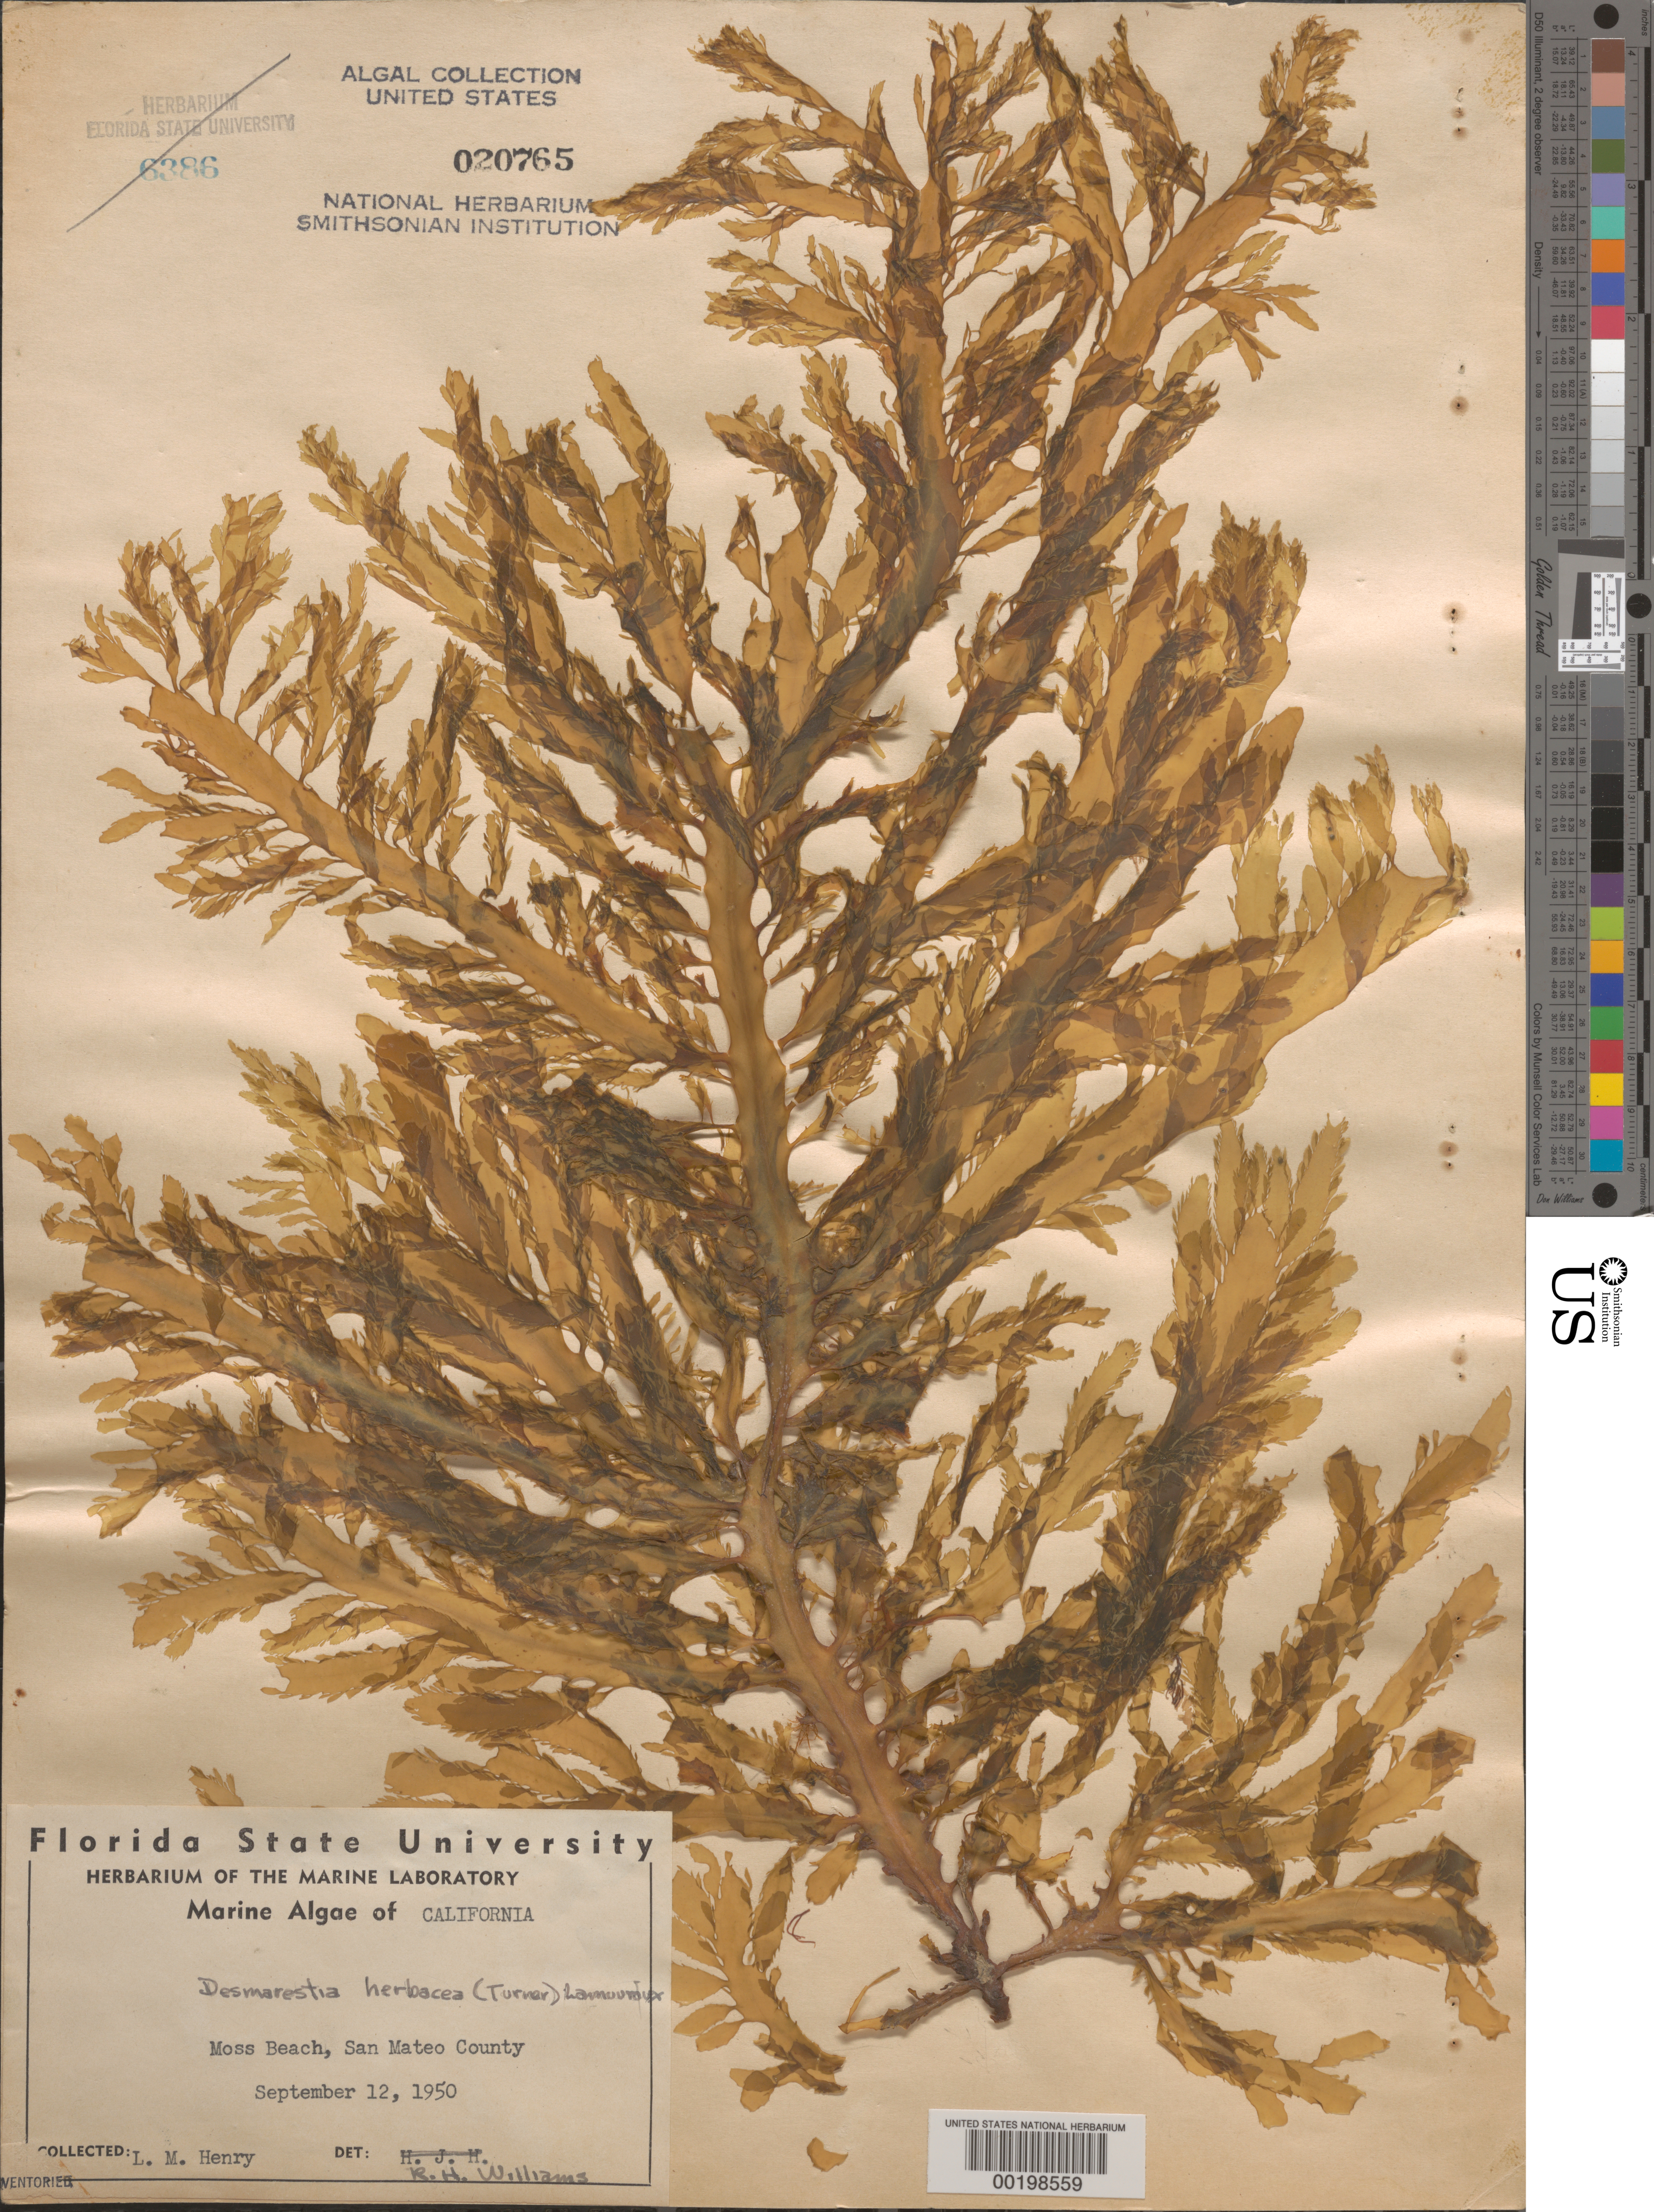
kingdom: Chromista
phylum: Ochrophyta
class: Phaeophyceae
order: Desmarestiales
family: Desmarestiaceae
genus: Desmarestia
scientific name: Desmarestia herbacea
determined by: Williams, R. H.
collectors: L. Henry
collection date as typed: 12 Sep 1950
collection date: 1950-09-12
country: United States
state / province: California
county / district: San Mateo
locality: Moss Beach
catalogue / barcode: US 20765